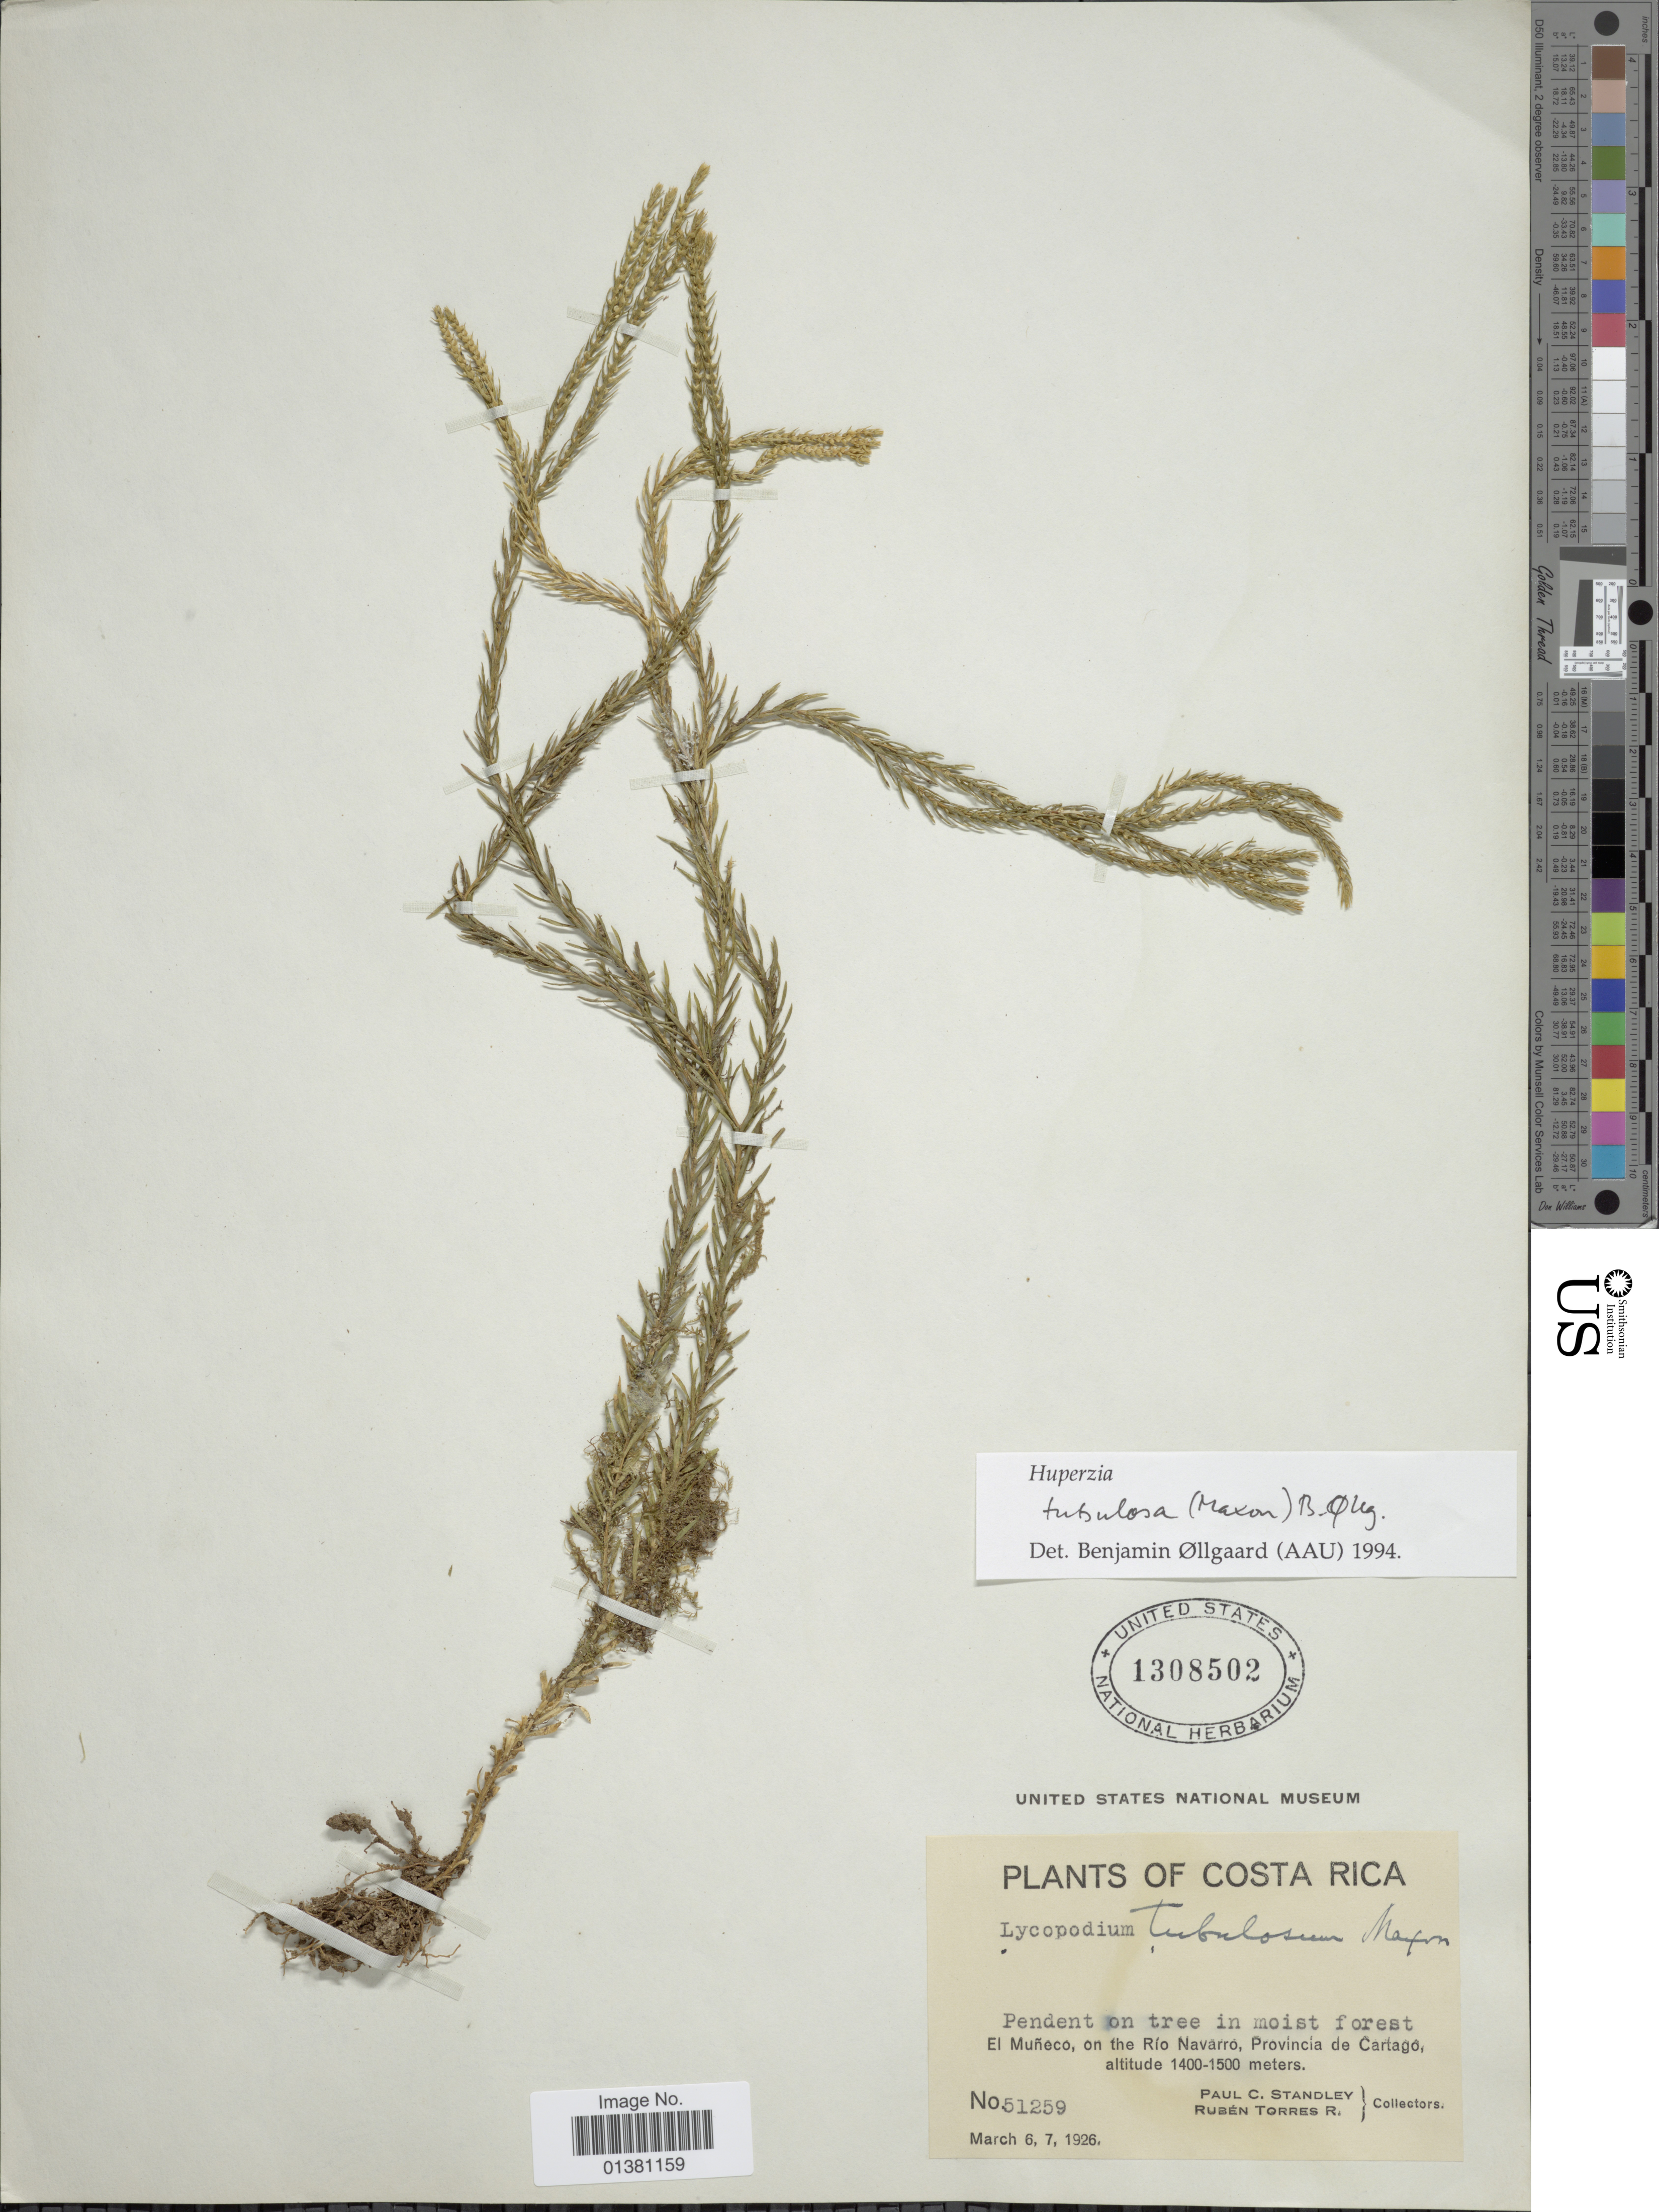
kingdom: Plantae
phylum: Tracheophyta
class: Lycopodiopsida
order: Lycopodiales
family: Lycopodiaceae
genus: Phlegmariurus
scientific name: Phlegmariurus tubulosus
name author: (Maxon) B. Øllg.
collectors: P. C. Standley & R. Torres Rojas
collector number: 51259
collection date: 1926-03-06/1926-03-07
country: Costa Rica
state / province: Cartago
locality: El Muñneco, on the Rio Navarro, Provincia de Cartago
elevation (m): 1400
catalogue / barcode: US 1308502